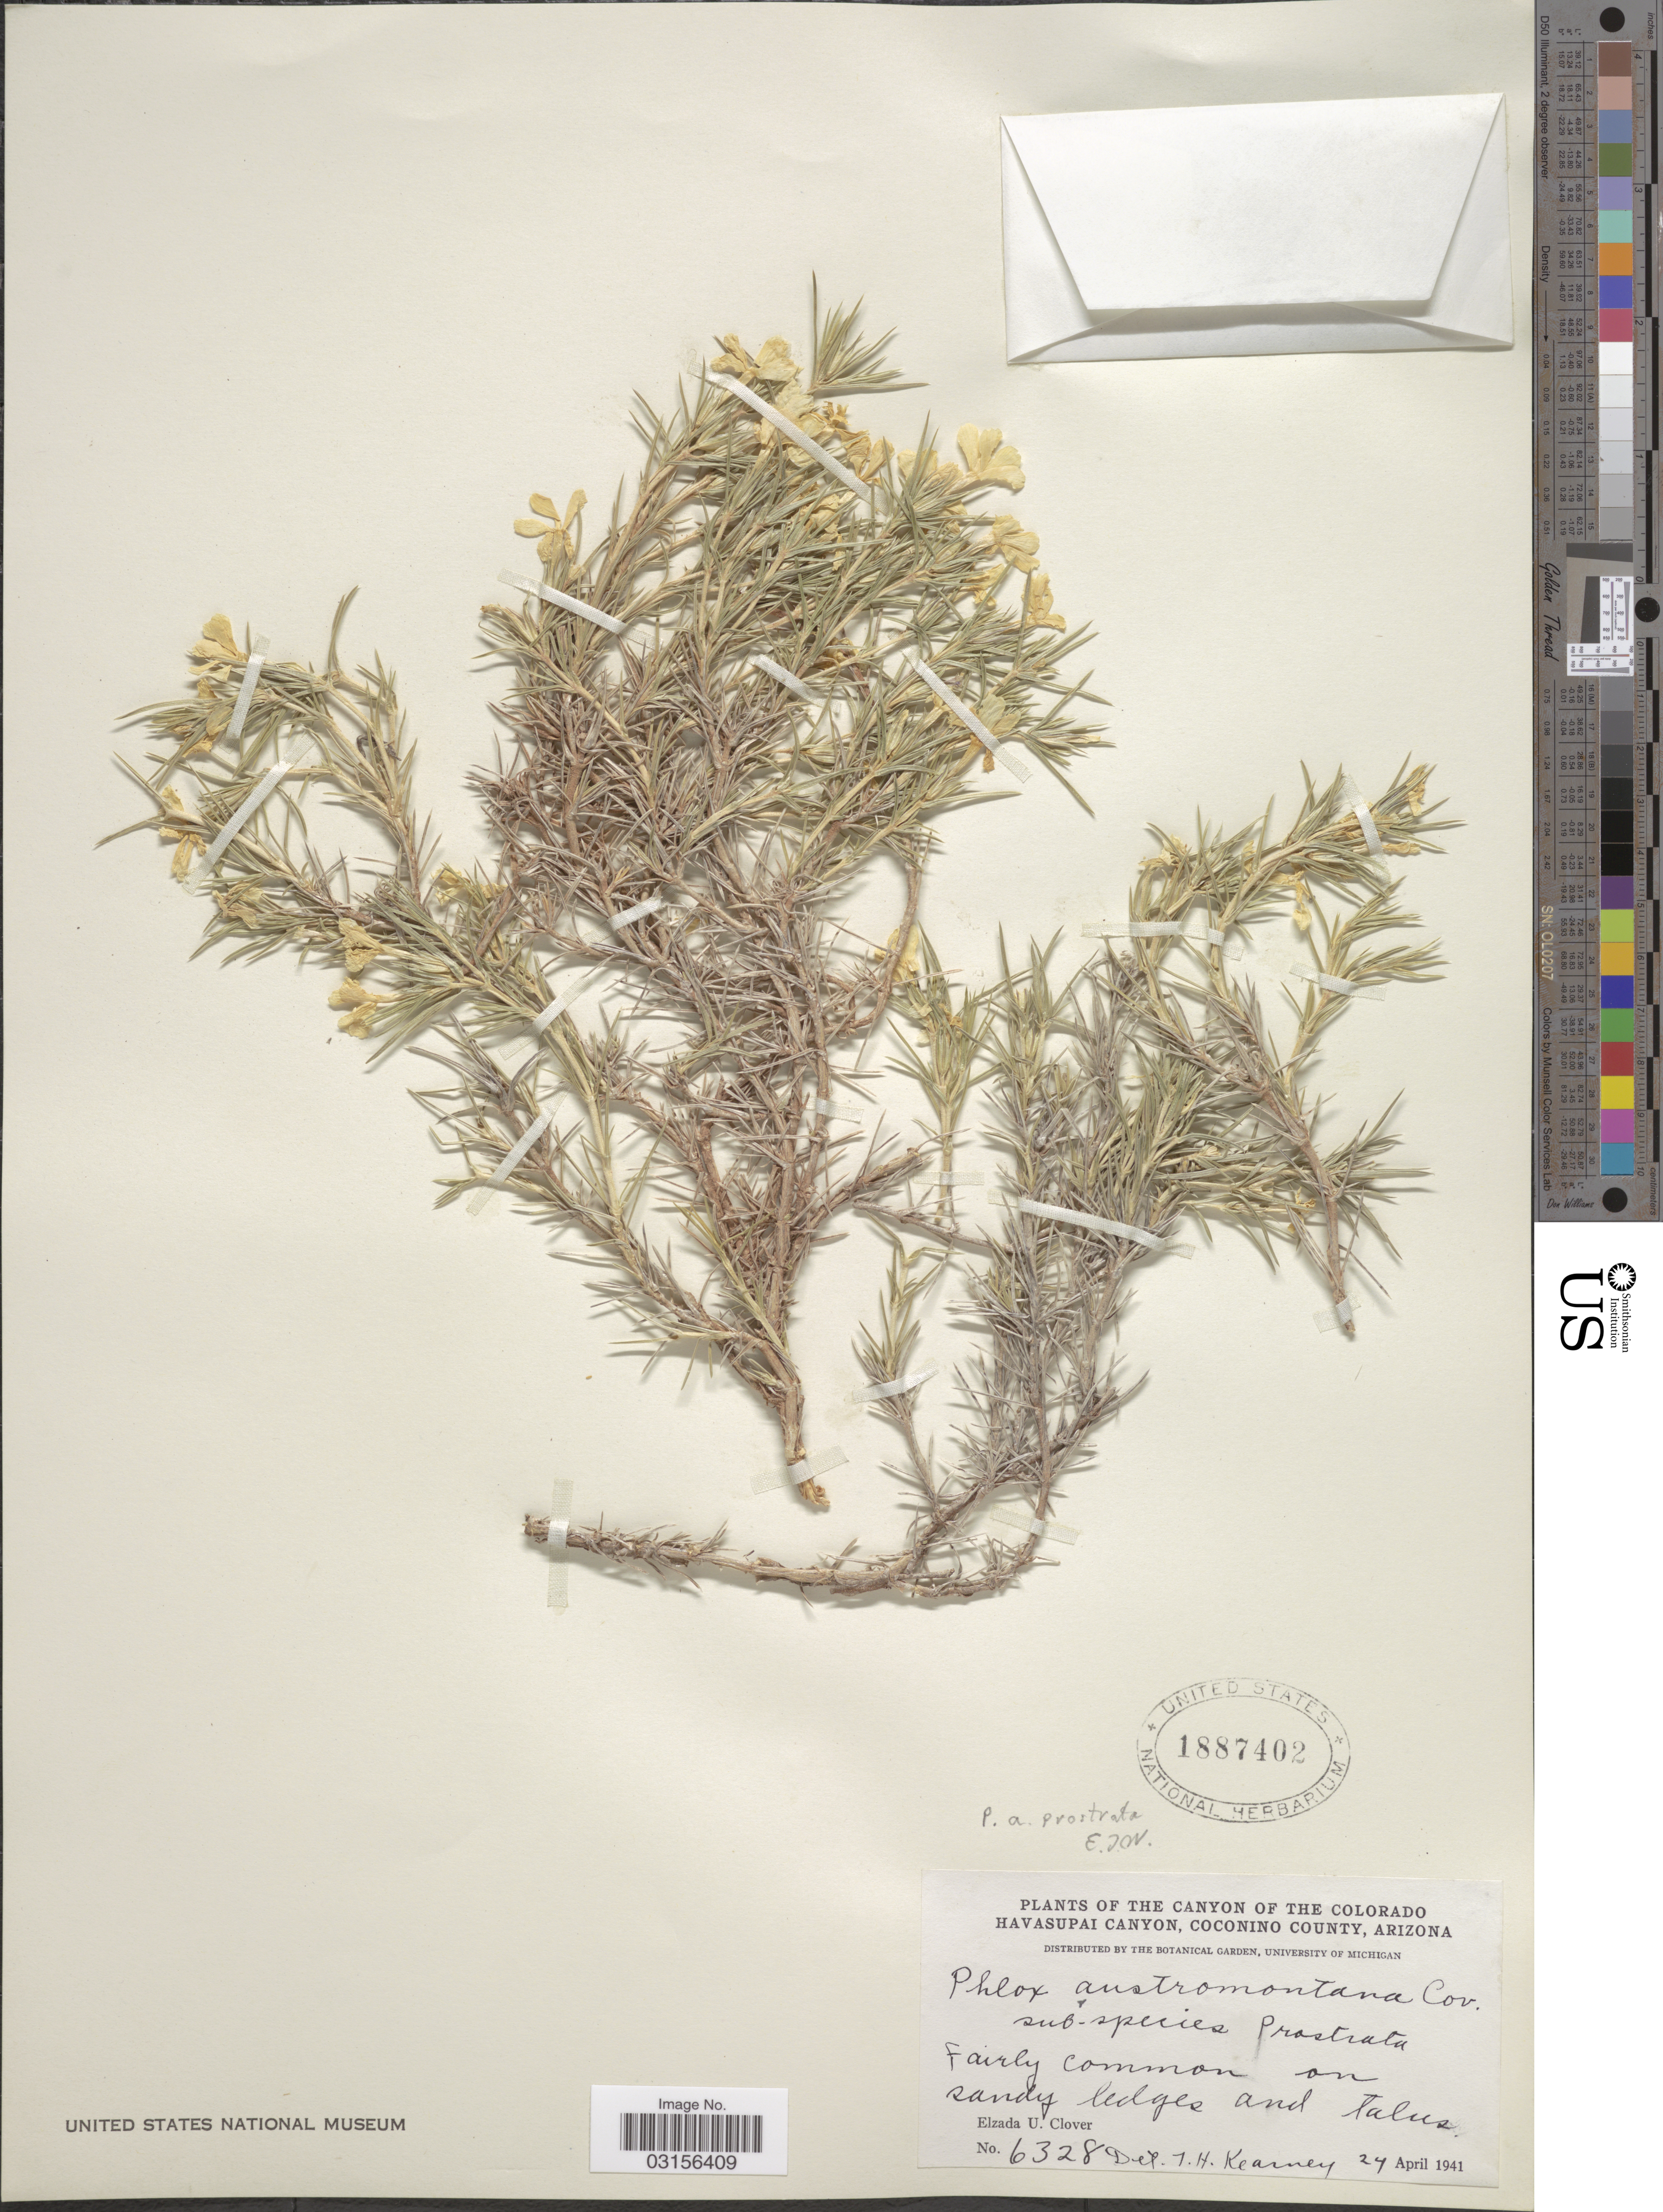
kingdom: Plantae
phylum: Tracheophyta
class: Magnoliopsida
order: Ericales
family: Polemoniaceae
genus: Phlox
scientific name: Phlox austromontana subsp. prostrata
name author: (E.E. Nelson) Wherry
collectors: E. U. Clover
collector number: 6328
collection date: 1941-04-24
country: United States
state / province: Arizona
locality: The Canyon of the Colorado Havasupai Canyon, Coconino County.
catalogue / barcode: US 1887402